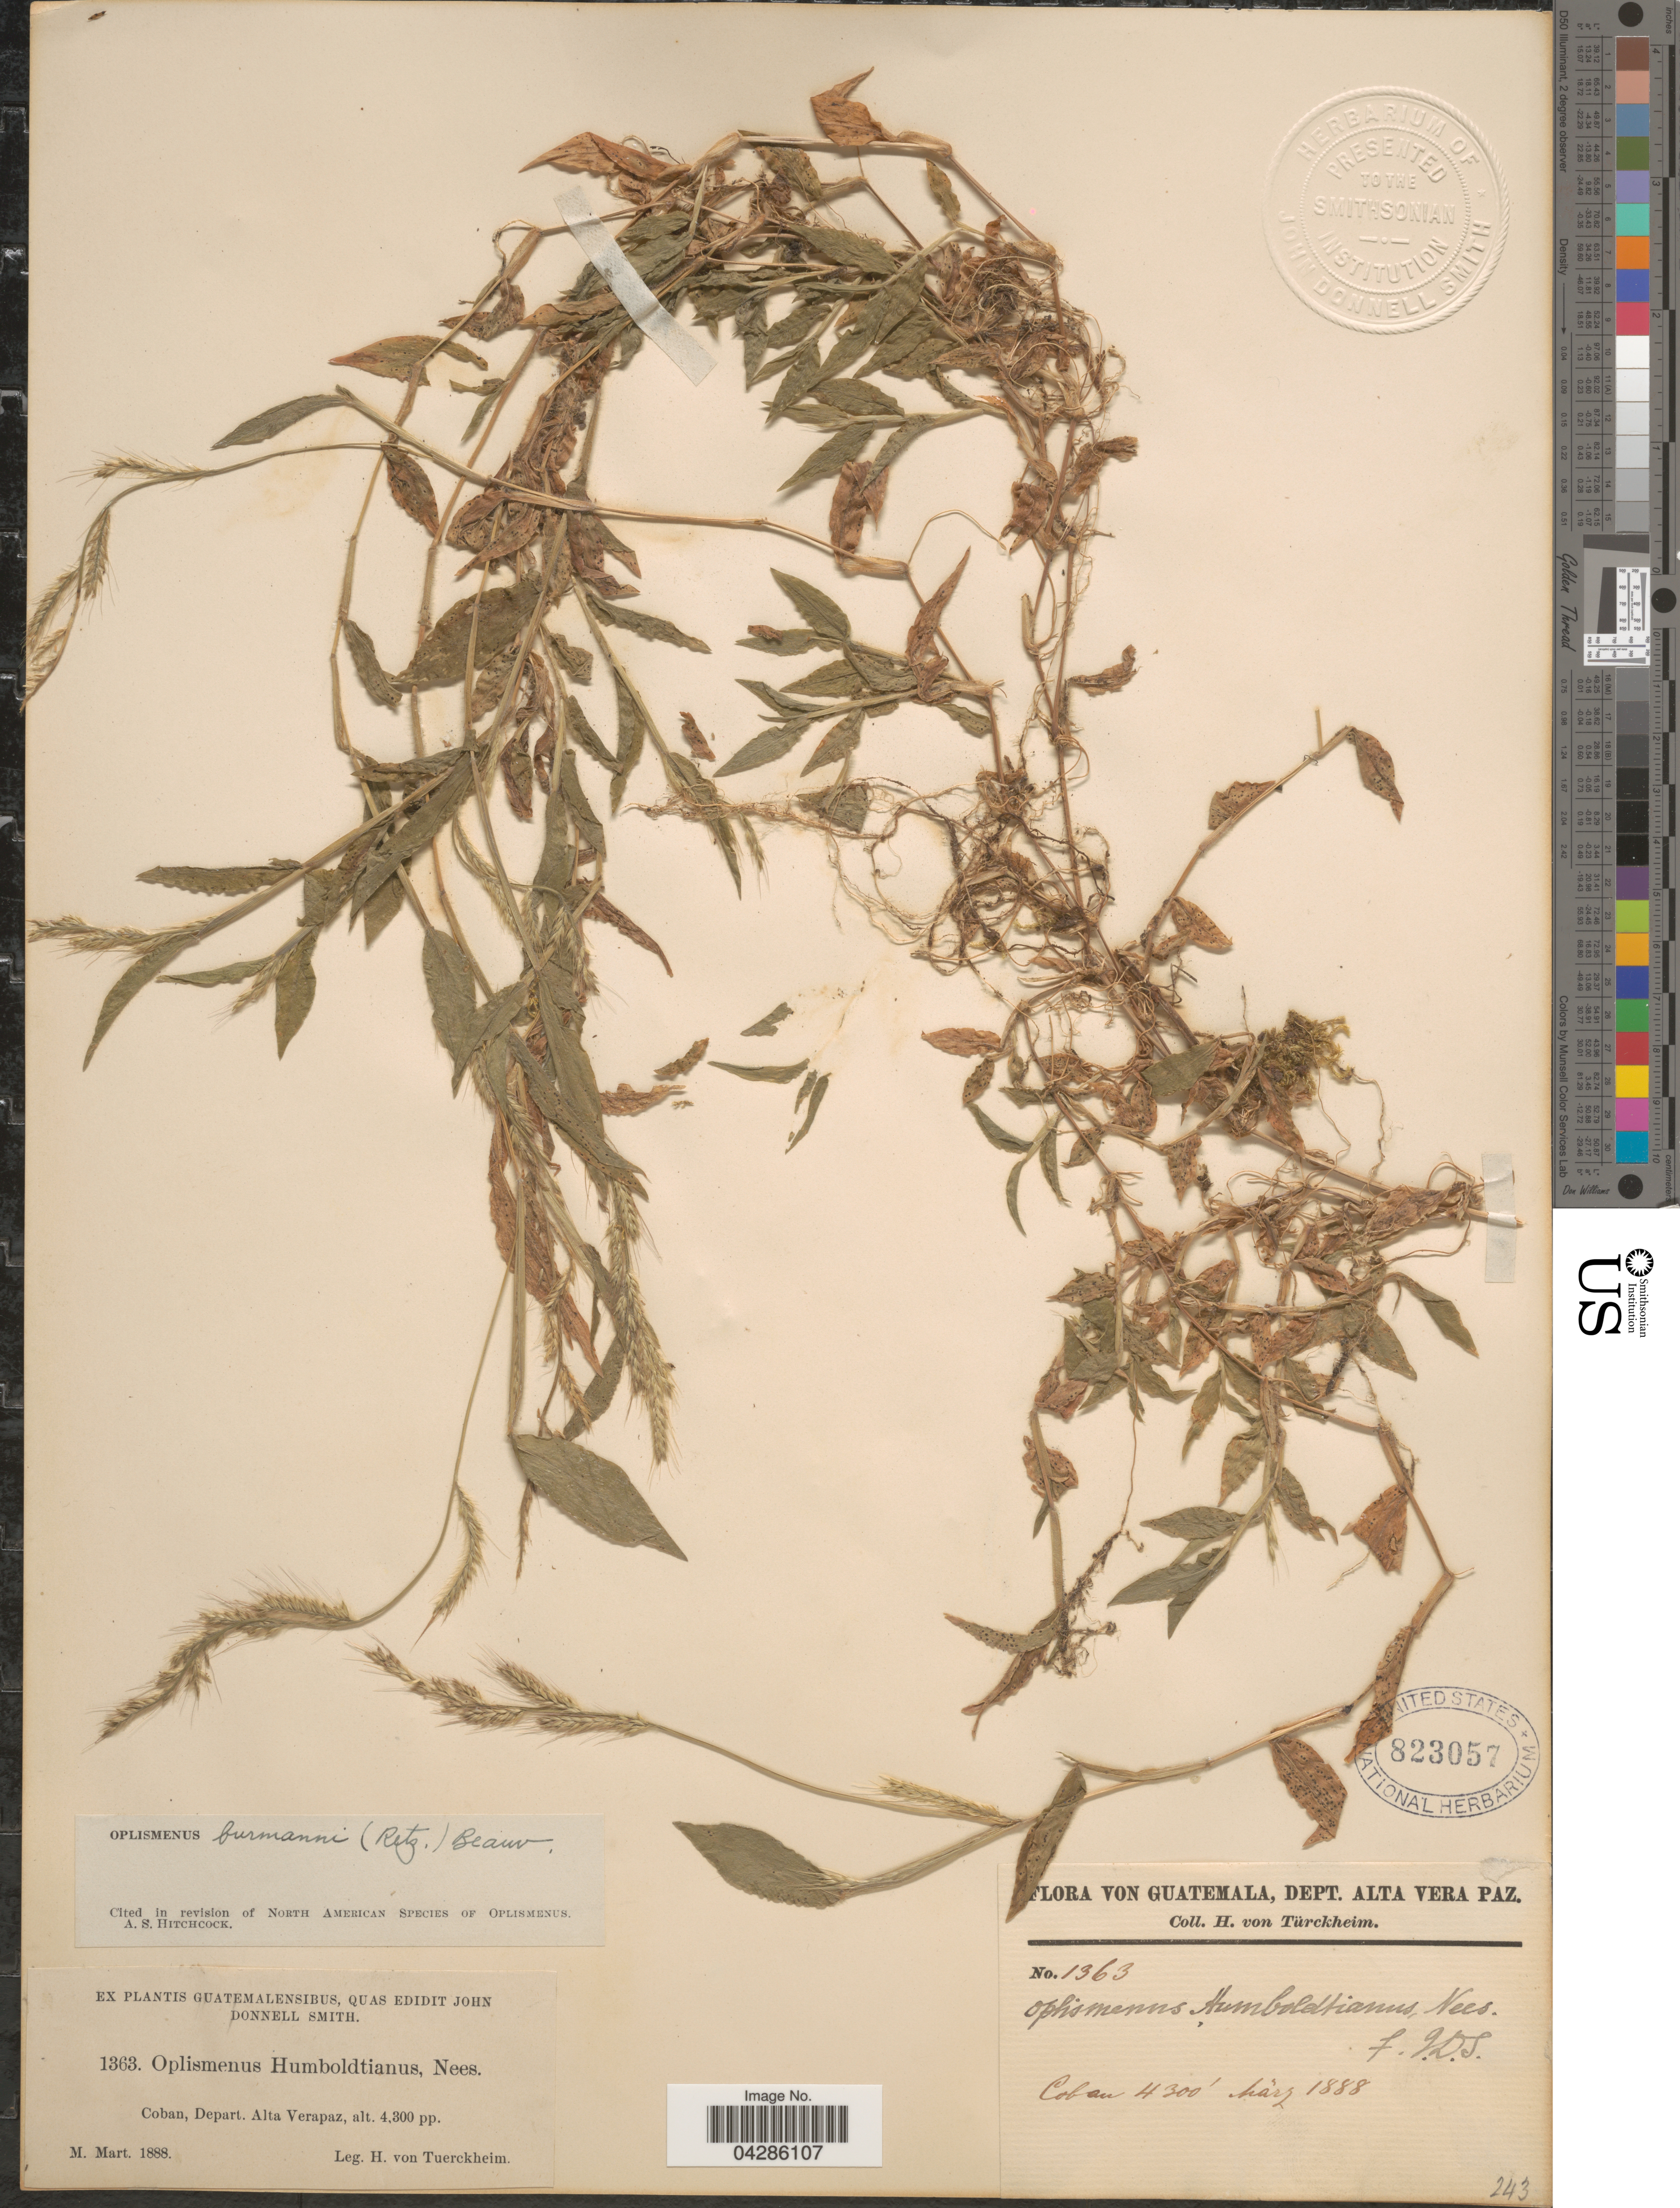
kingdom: Plantae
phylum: Tracheophyta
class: Liliopsida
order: Poales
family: Poaceae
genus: Oplismenus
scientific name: Oplismenus burmannii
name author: (Retz.) P. Beauv.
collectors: H. von Türckheim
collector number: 1363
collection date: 1888-03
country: Guatemala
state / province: Alta Verapaz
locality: Coban, Depart. Alta Verapaz.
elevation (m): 1311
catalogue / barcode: US 823057